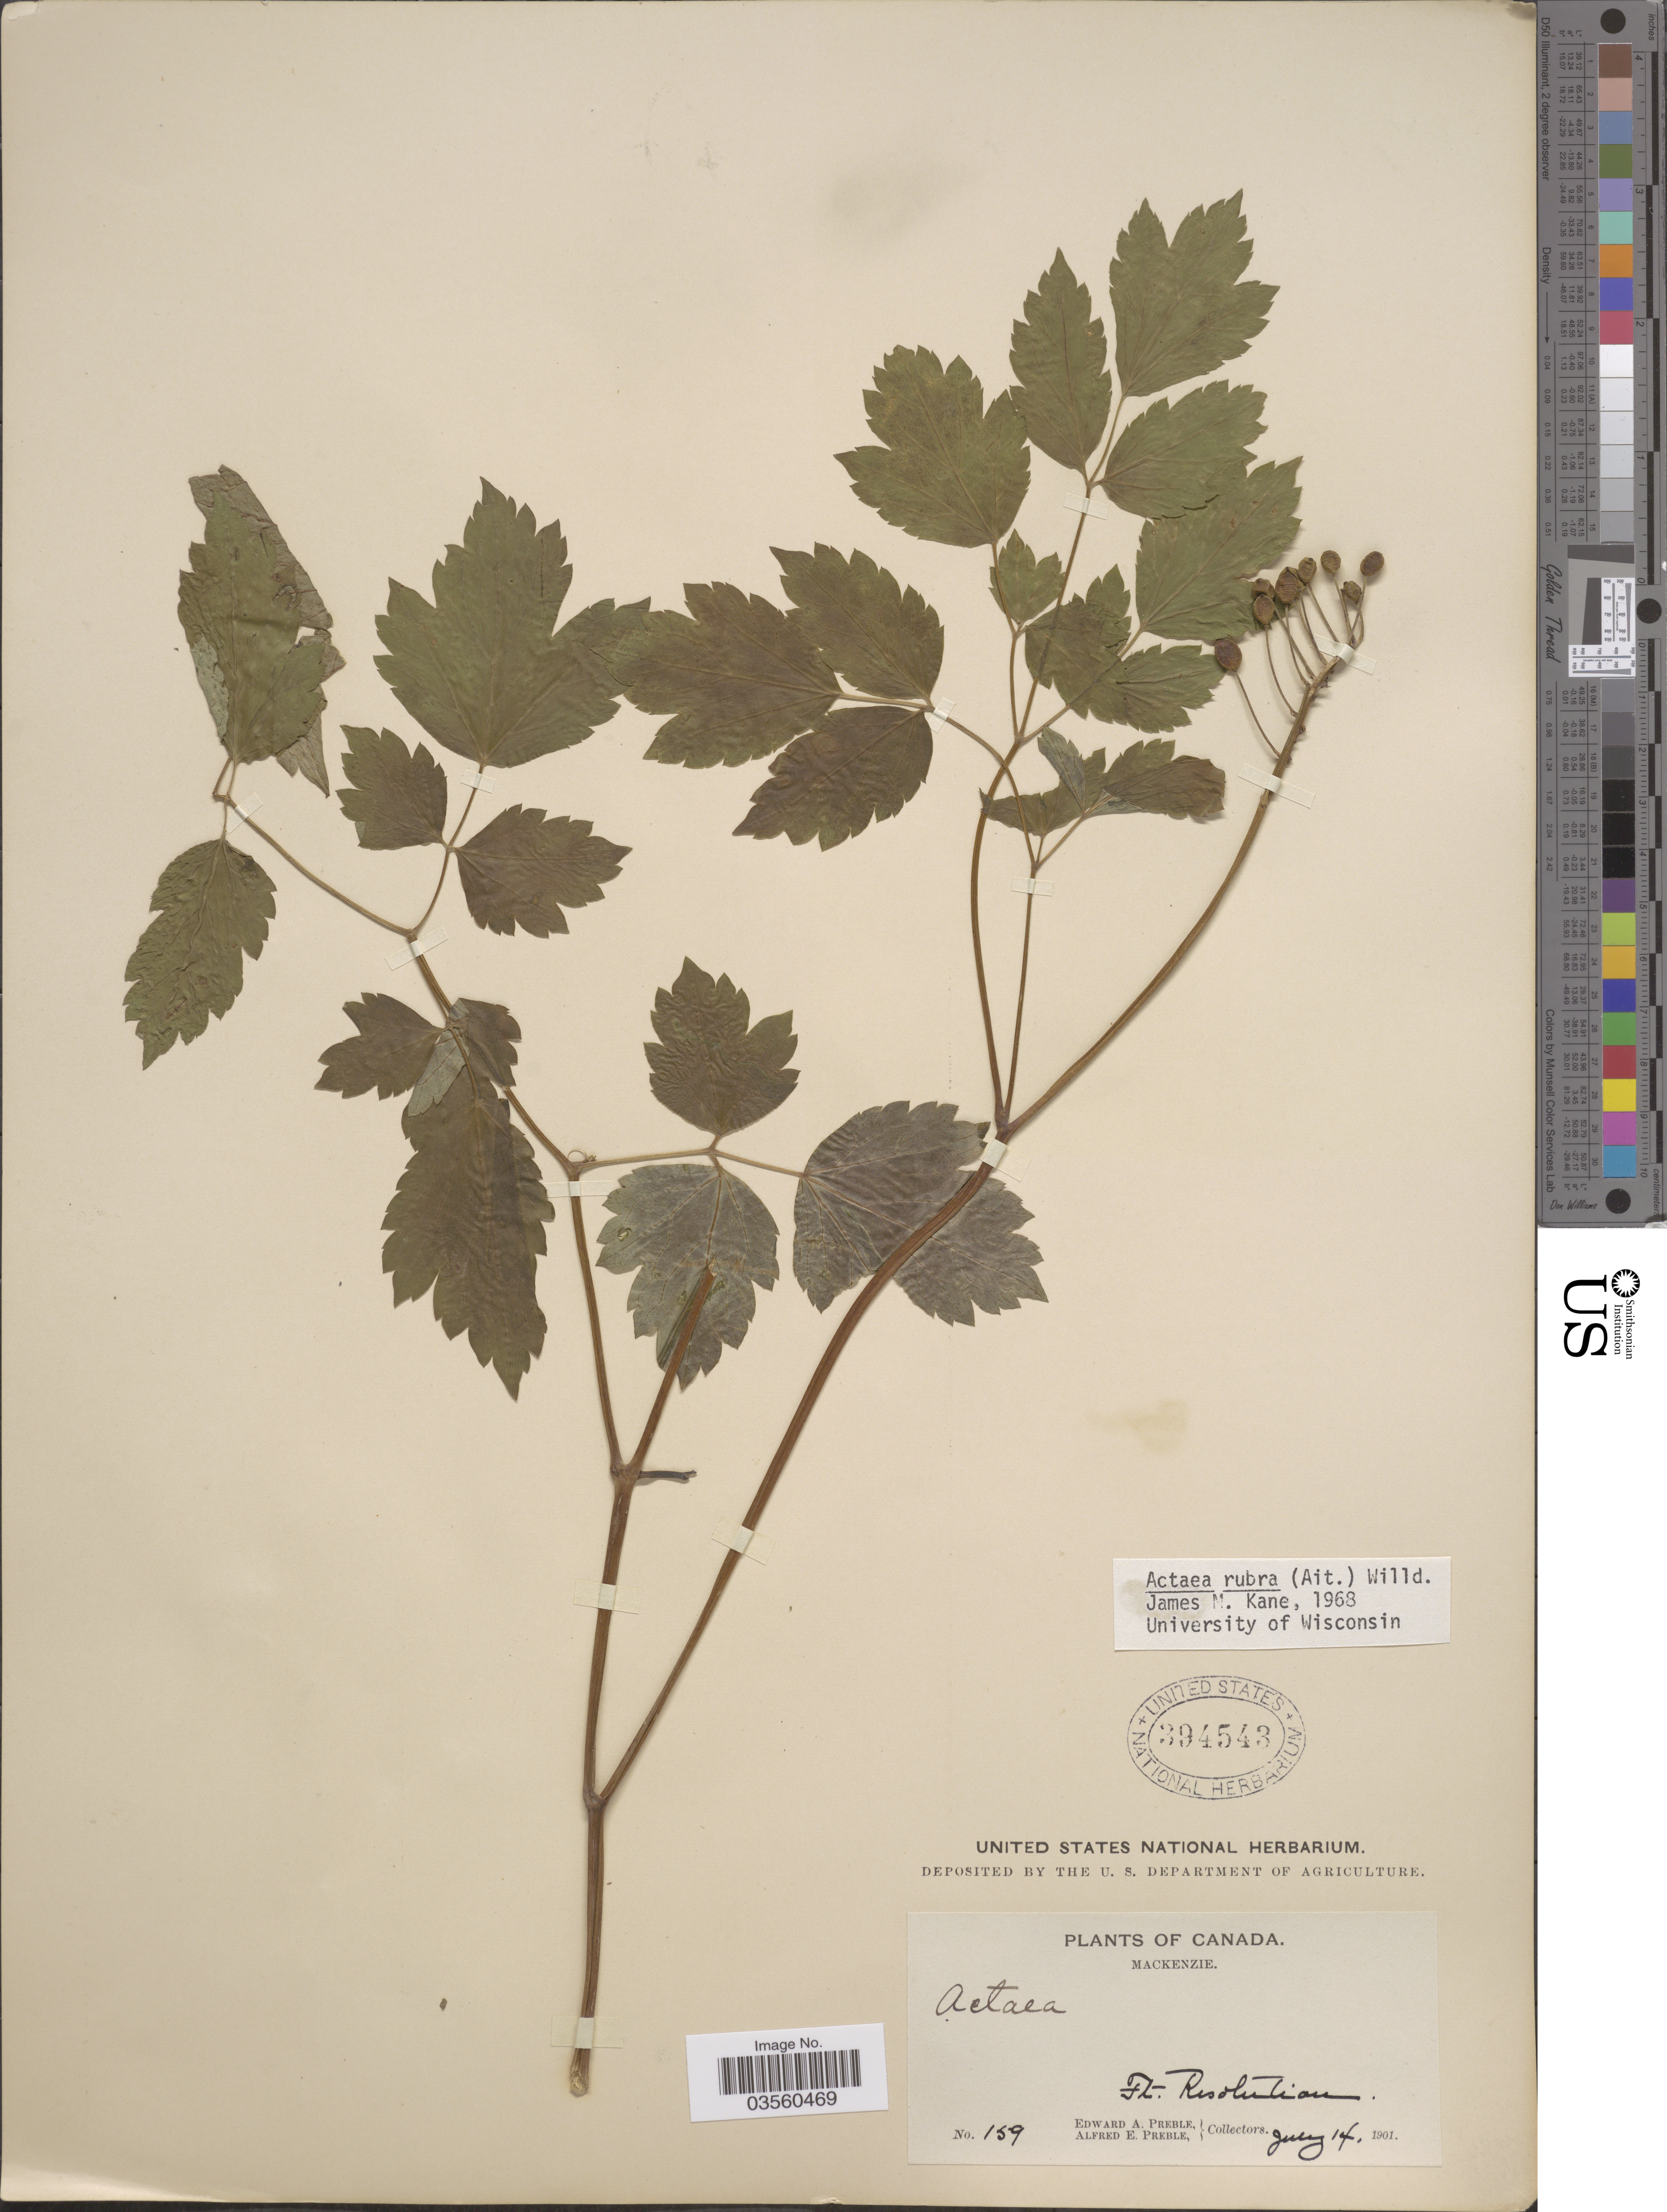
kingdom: Plantae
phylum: Tracheophyta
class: Magnoliopsida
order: Ranunculales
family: Ranunculaceae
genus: Actaea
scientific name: Actaea rubra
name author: (Aiton) Willd.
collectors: E. Preble & A. Preble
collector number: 159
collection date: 1901-07-14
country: Canada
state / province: Northwest Territories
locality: Mackenzie. Ft. Resolution.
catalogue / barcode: US 394543